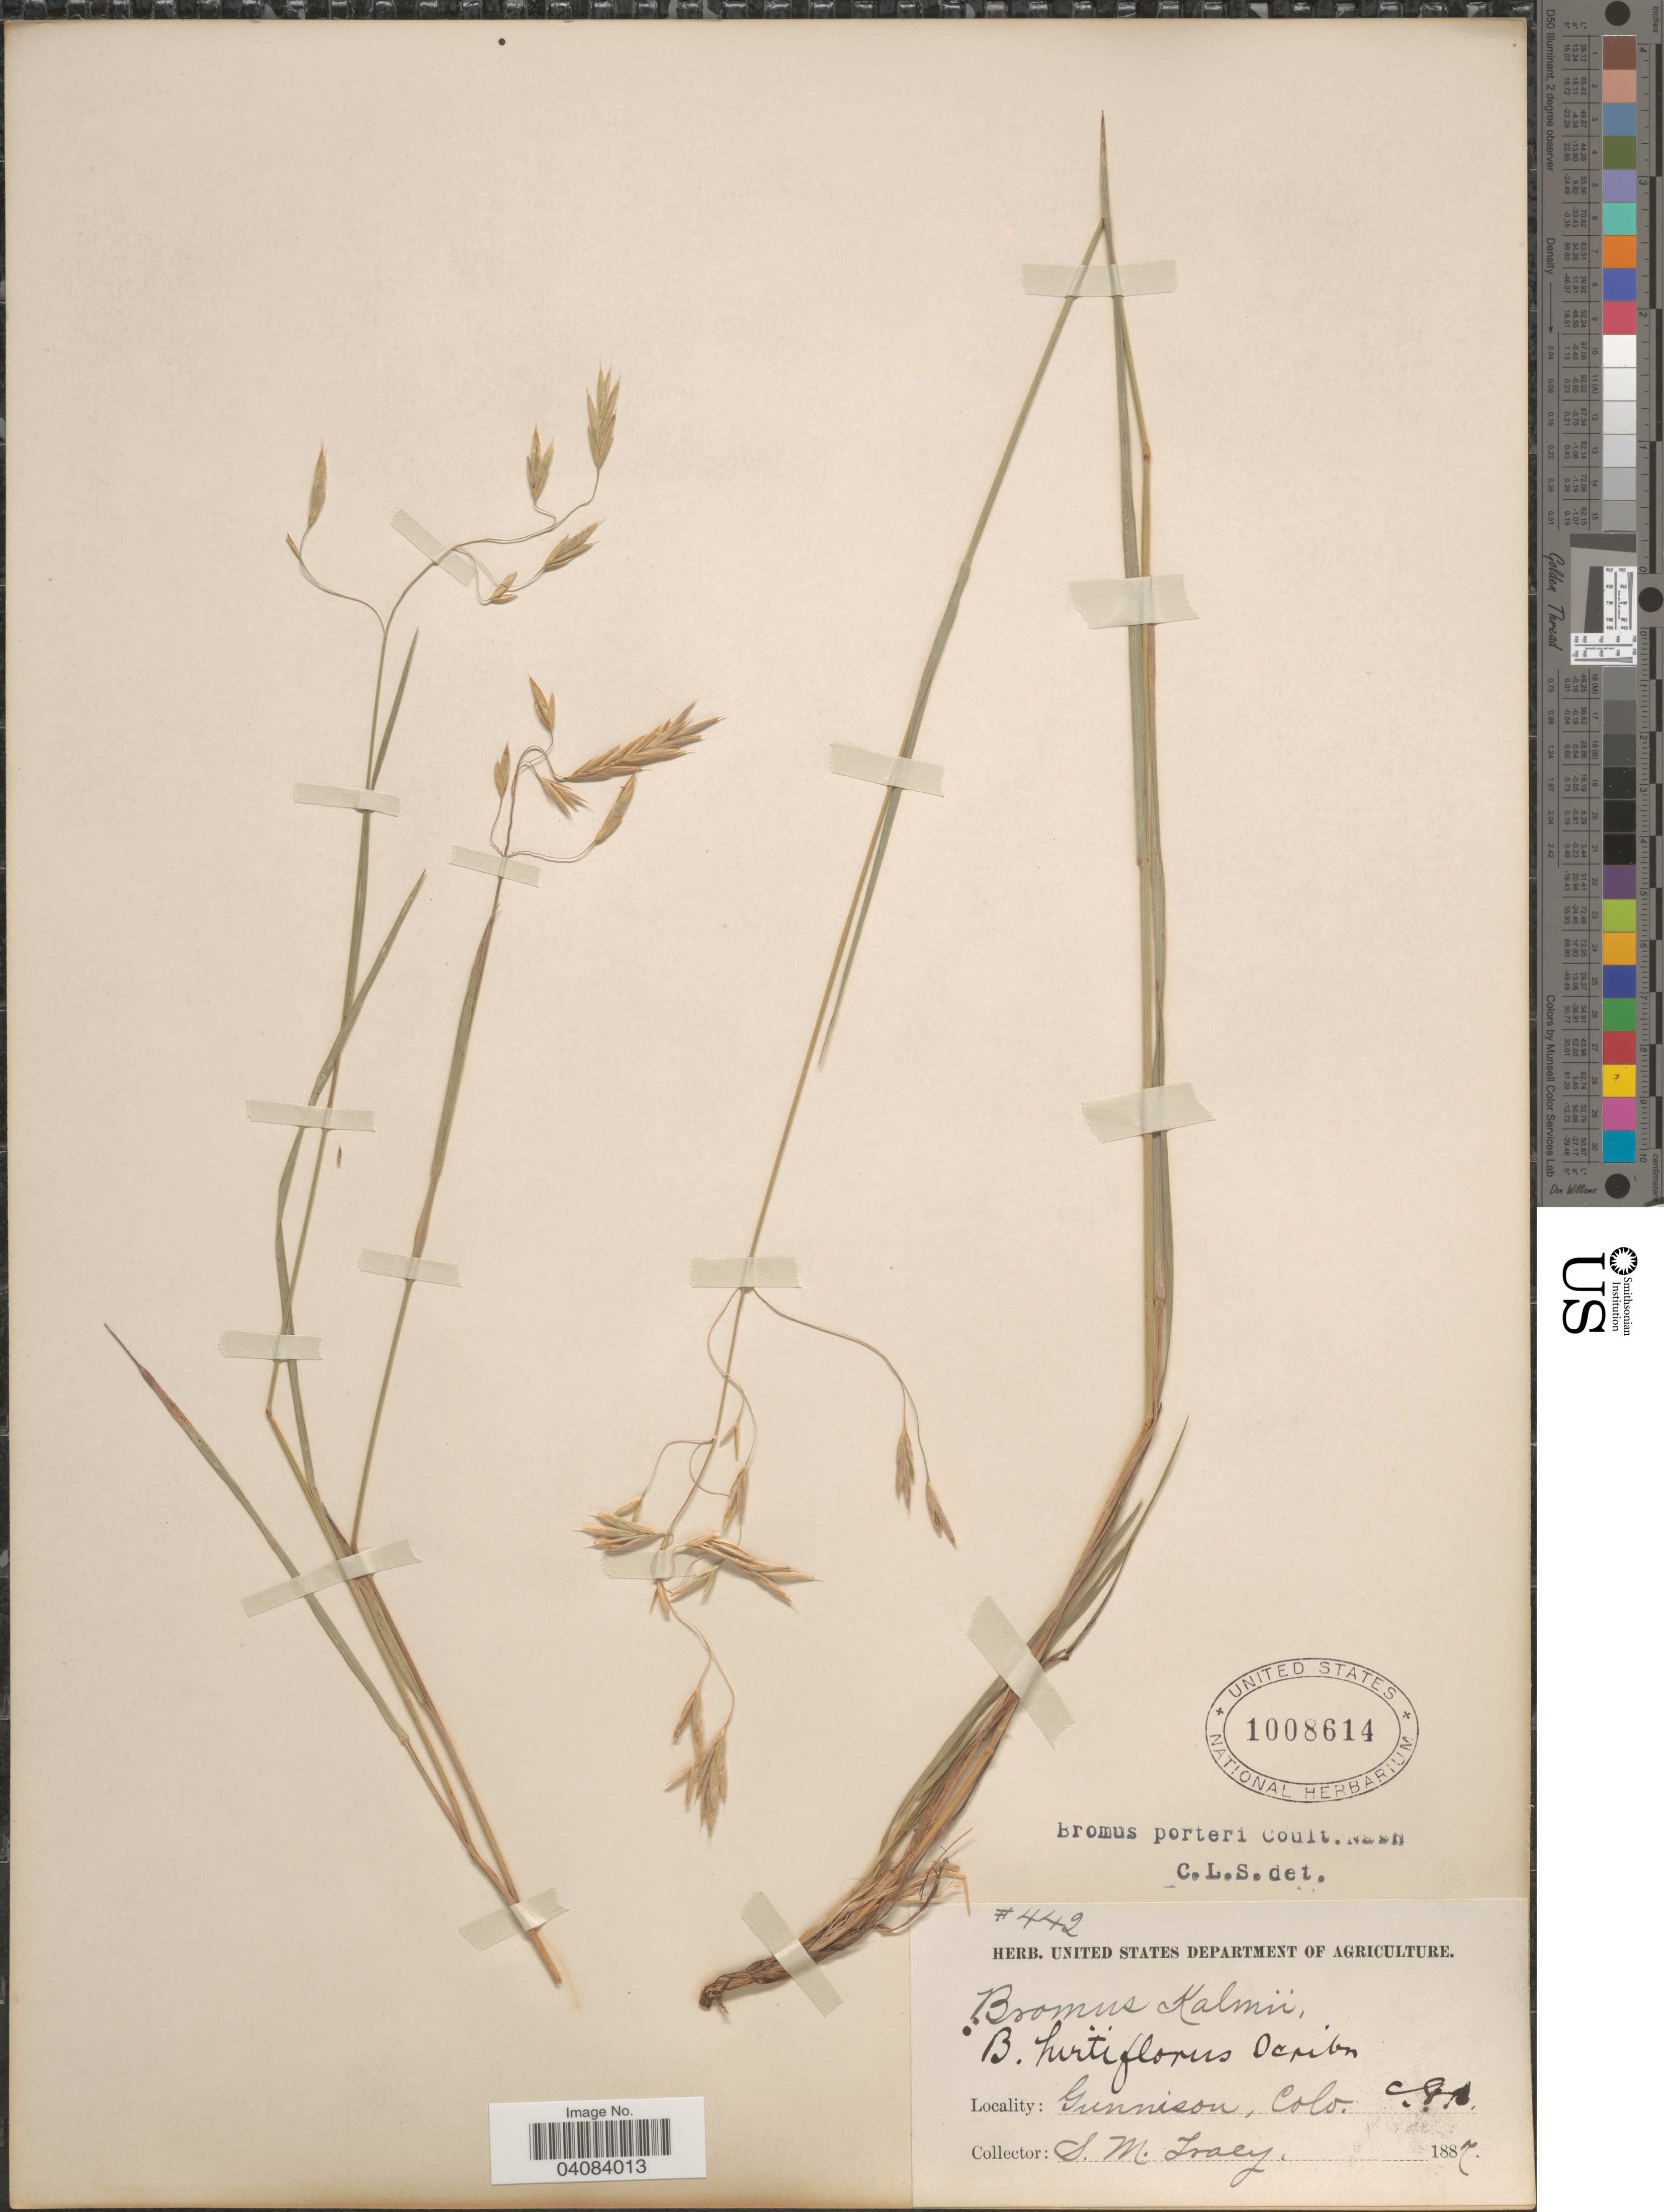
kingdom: Plantae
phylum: Tracheophyta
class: Liliopsida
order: Poales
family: Poaceae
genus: Bromus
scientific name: Bromus porteri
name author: (J.M. Coult.) Nash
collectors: S. M. Tracy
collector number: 442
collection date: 1887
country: United States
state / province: Colorado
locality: Gunnison.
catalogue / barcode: US 1008614